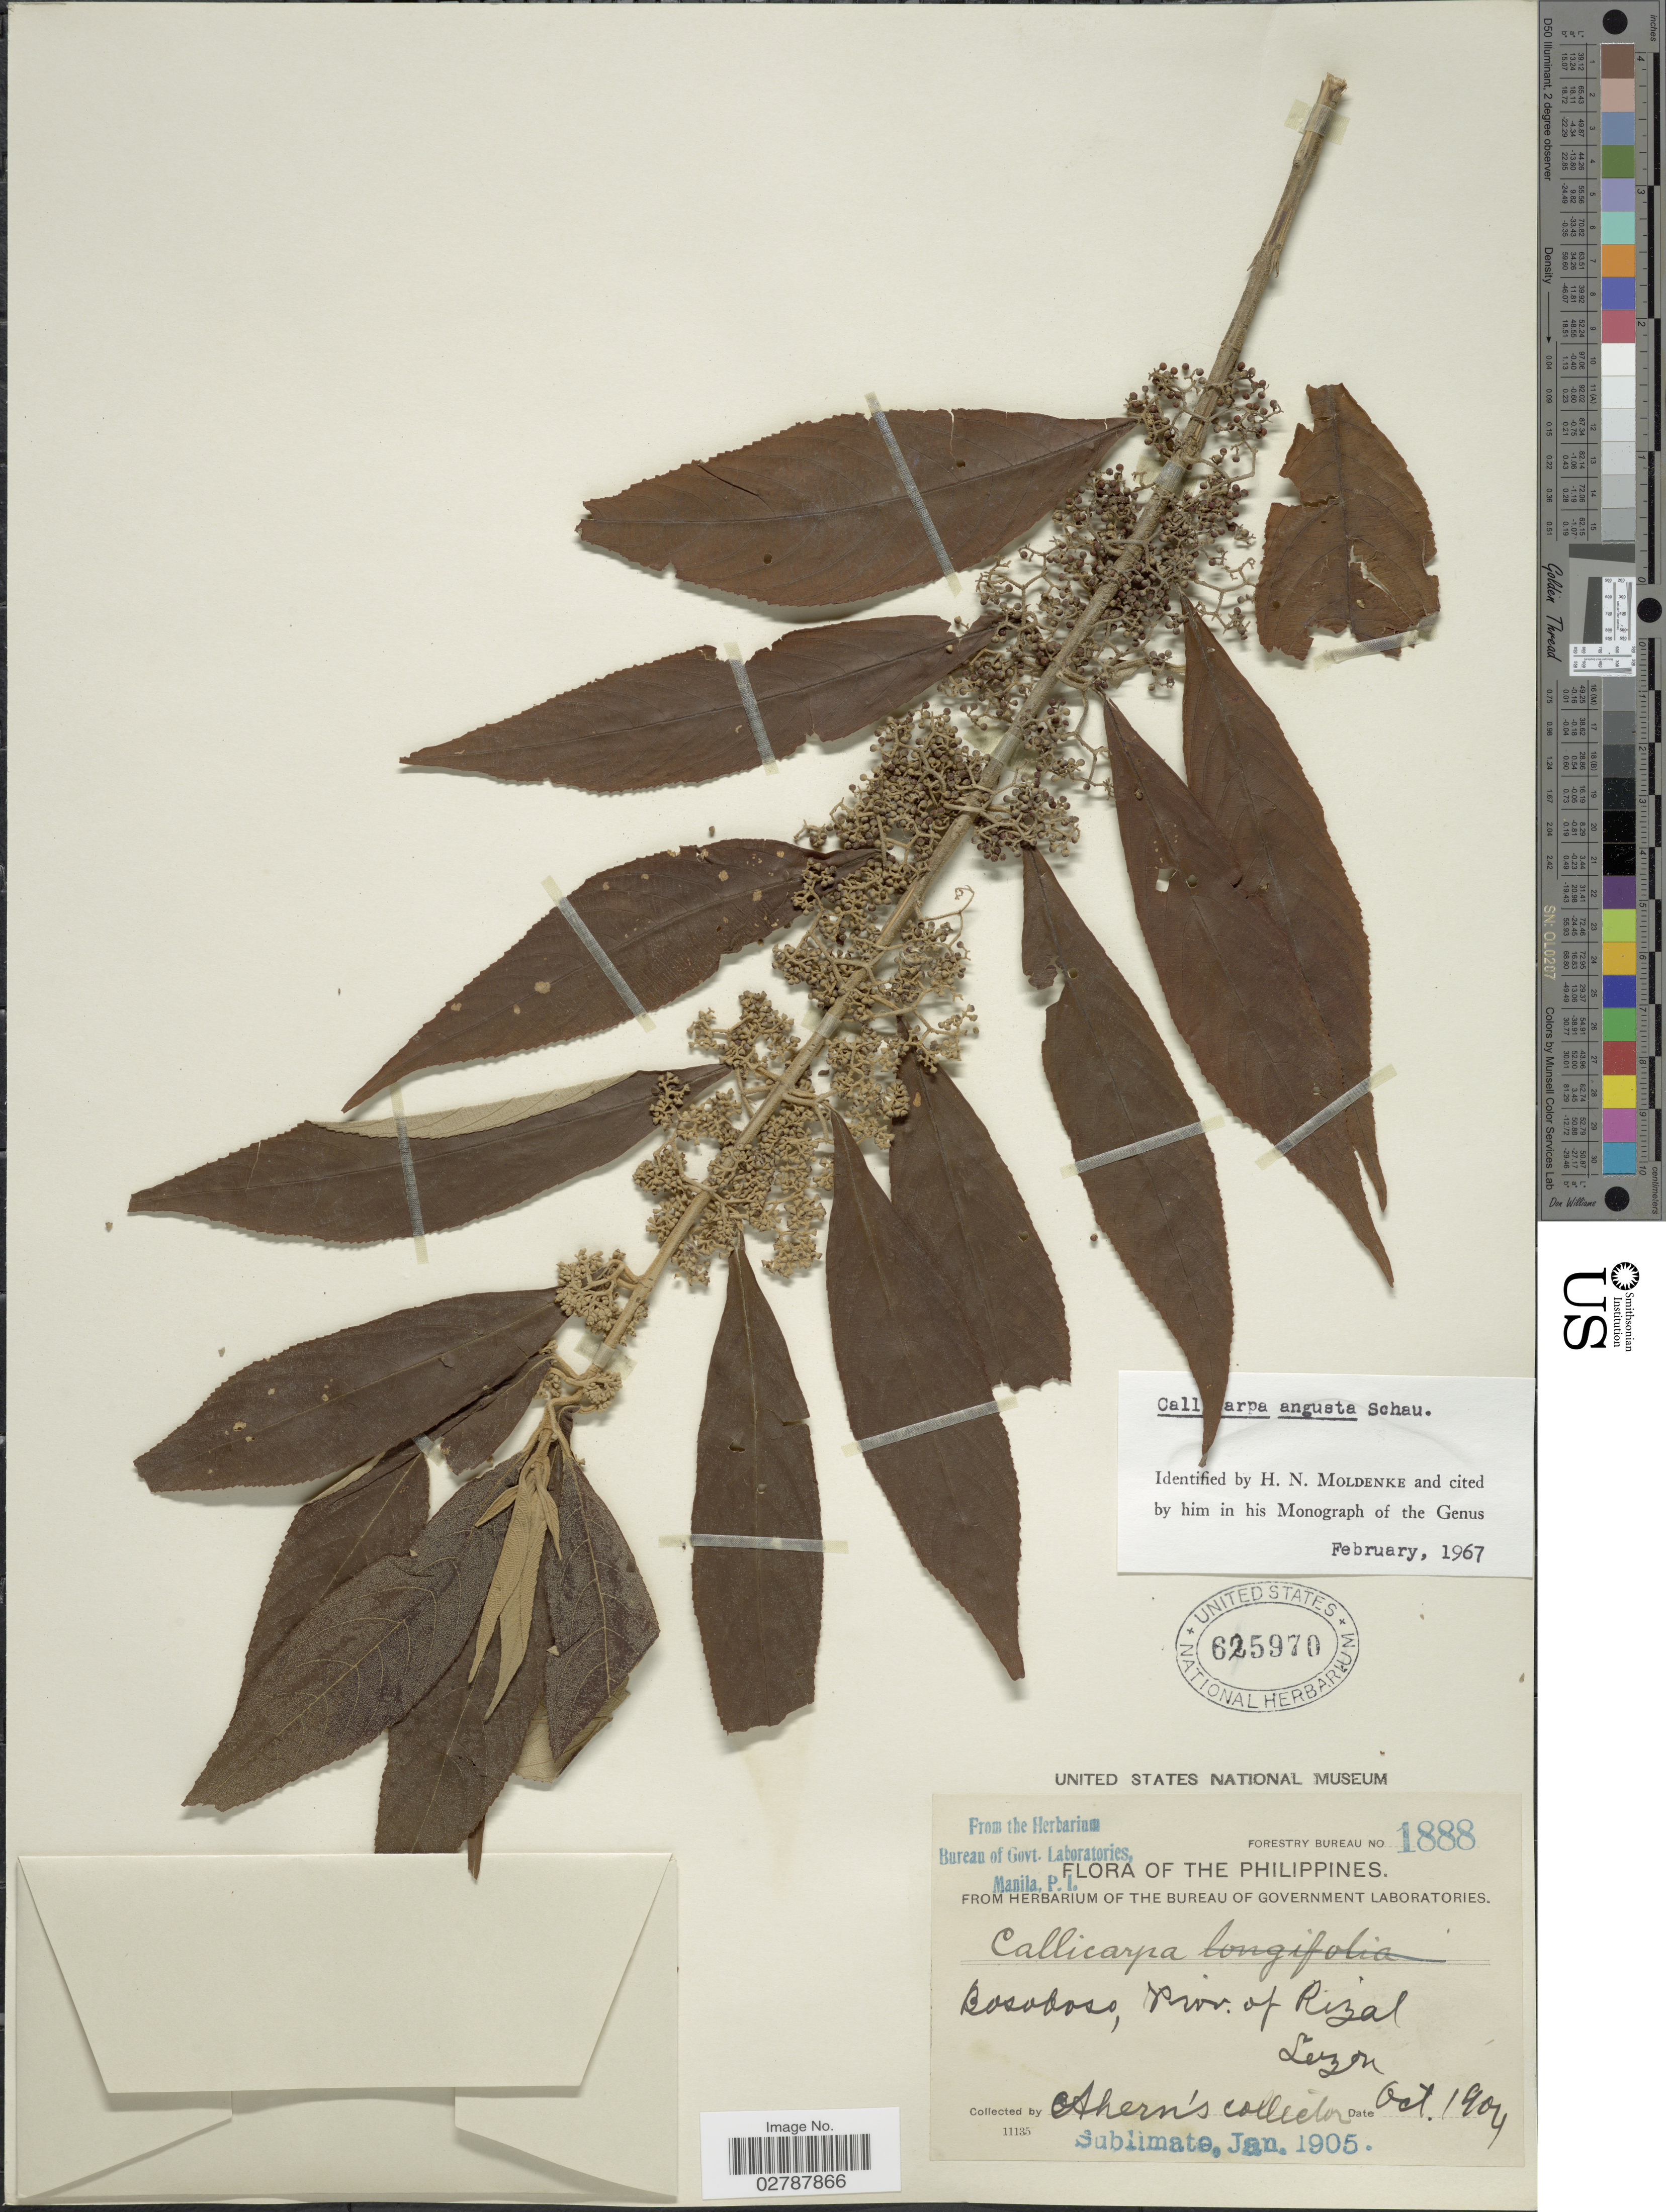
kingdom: Plantae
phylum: Tracheophyta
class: Magnoliopsida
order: Lamiales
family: Lamiaceae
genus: Callicarpa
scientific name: Callicarpa angusta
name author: Schauer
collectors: Ahern's collector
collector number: Forestry Bureau1888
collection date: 1904-10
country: Philippines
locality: Bosoboso, Prov. of Rizal. Luzon.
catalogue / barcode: US 625970